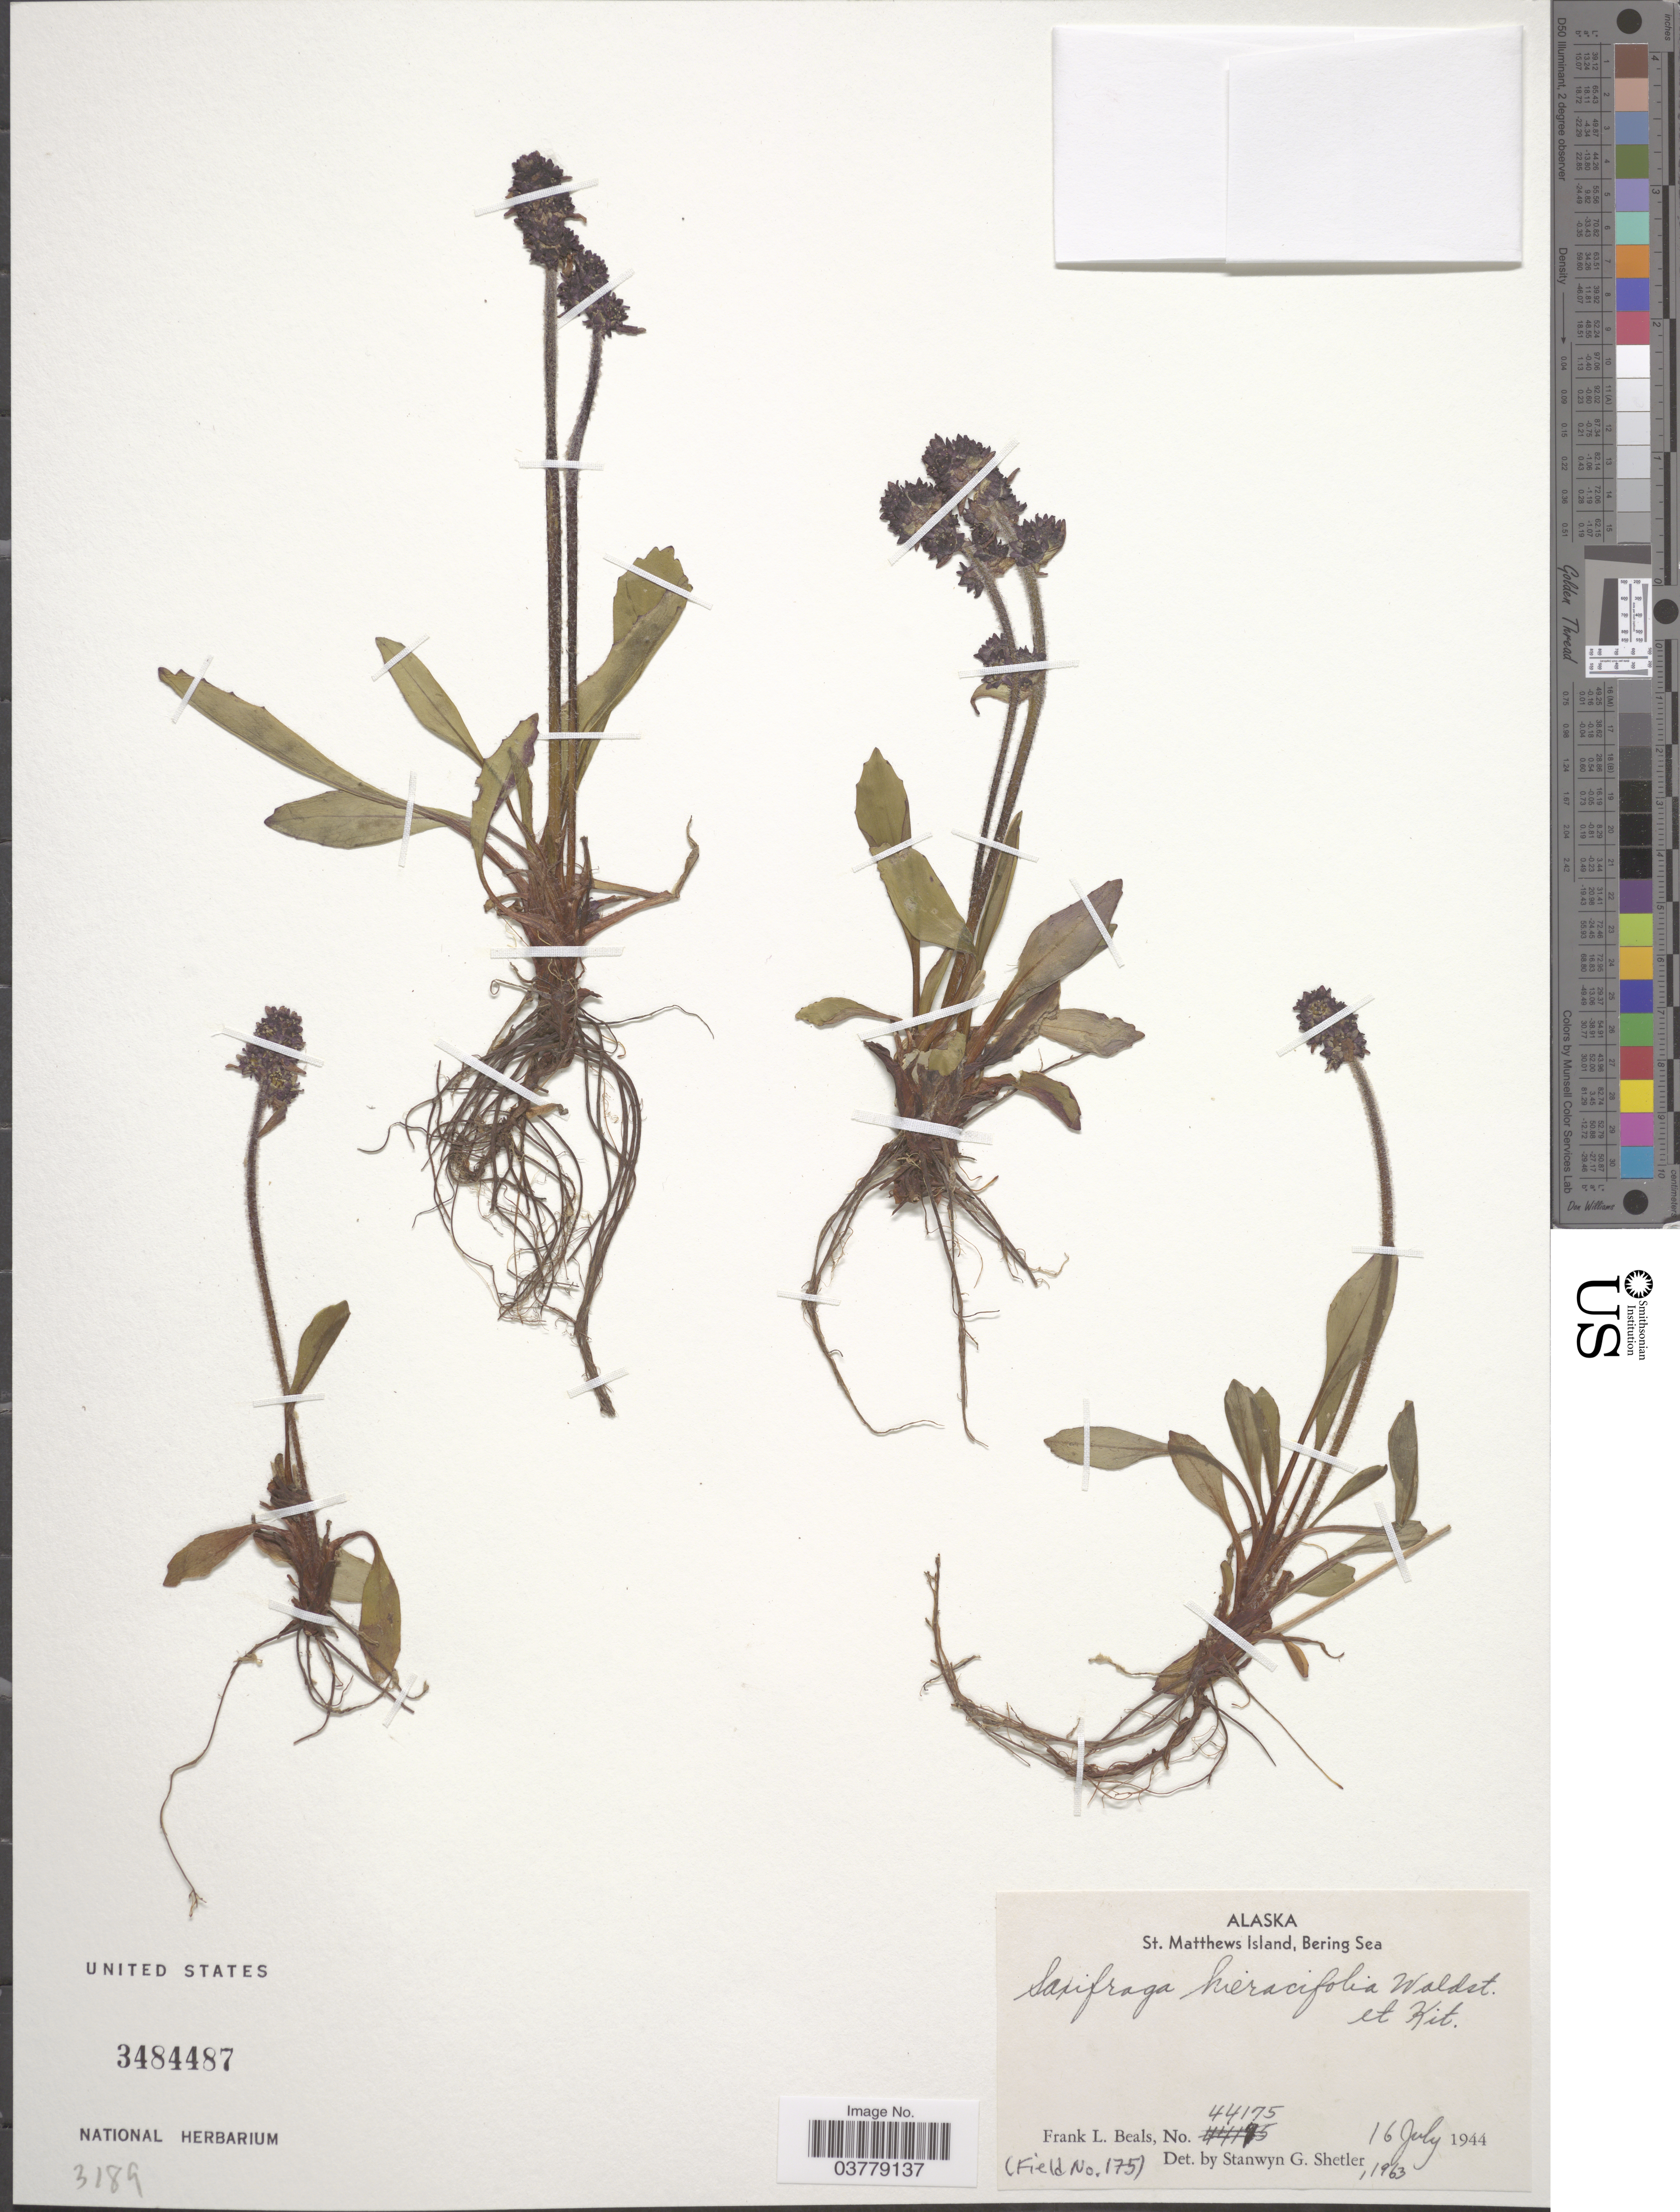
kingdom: Plantae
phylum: Tracheophyta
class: Magnoliopsida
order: Saxifragales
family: Saxifragaceae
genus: Micranthes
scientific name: Micranthes hieraciifolia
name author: (Waldst. & Kit. ex Willd.) Haw.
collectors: F. Beals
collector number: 44175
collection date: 1944-07-16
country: United States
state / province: Alaska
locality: St. Matthews Island, Bering Sea.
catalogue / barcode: US 3484487